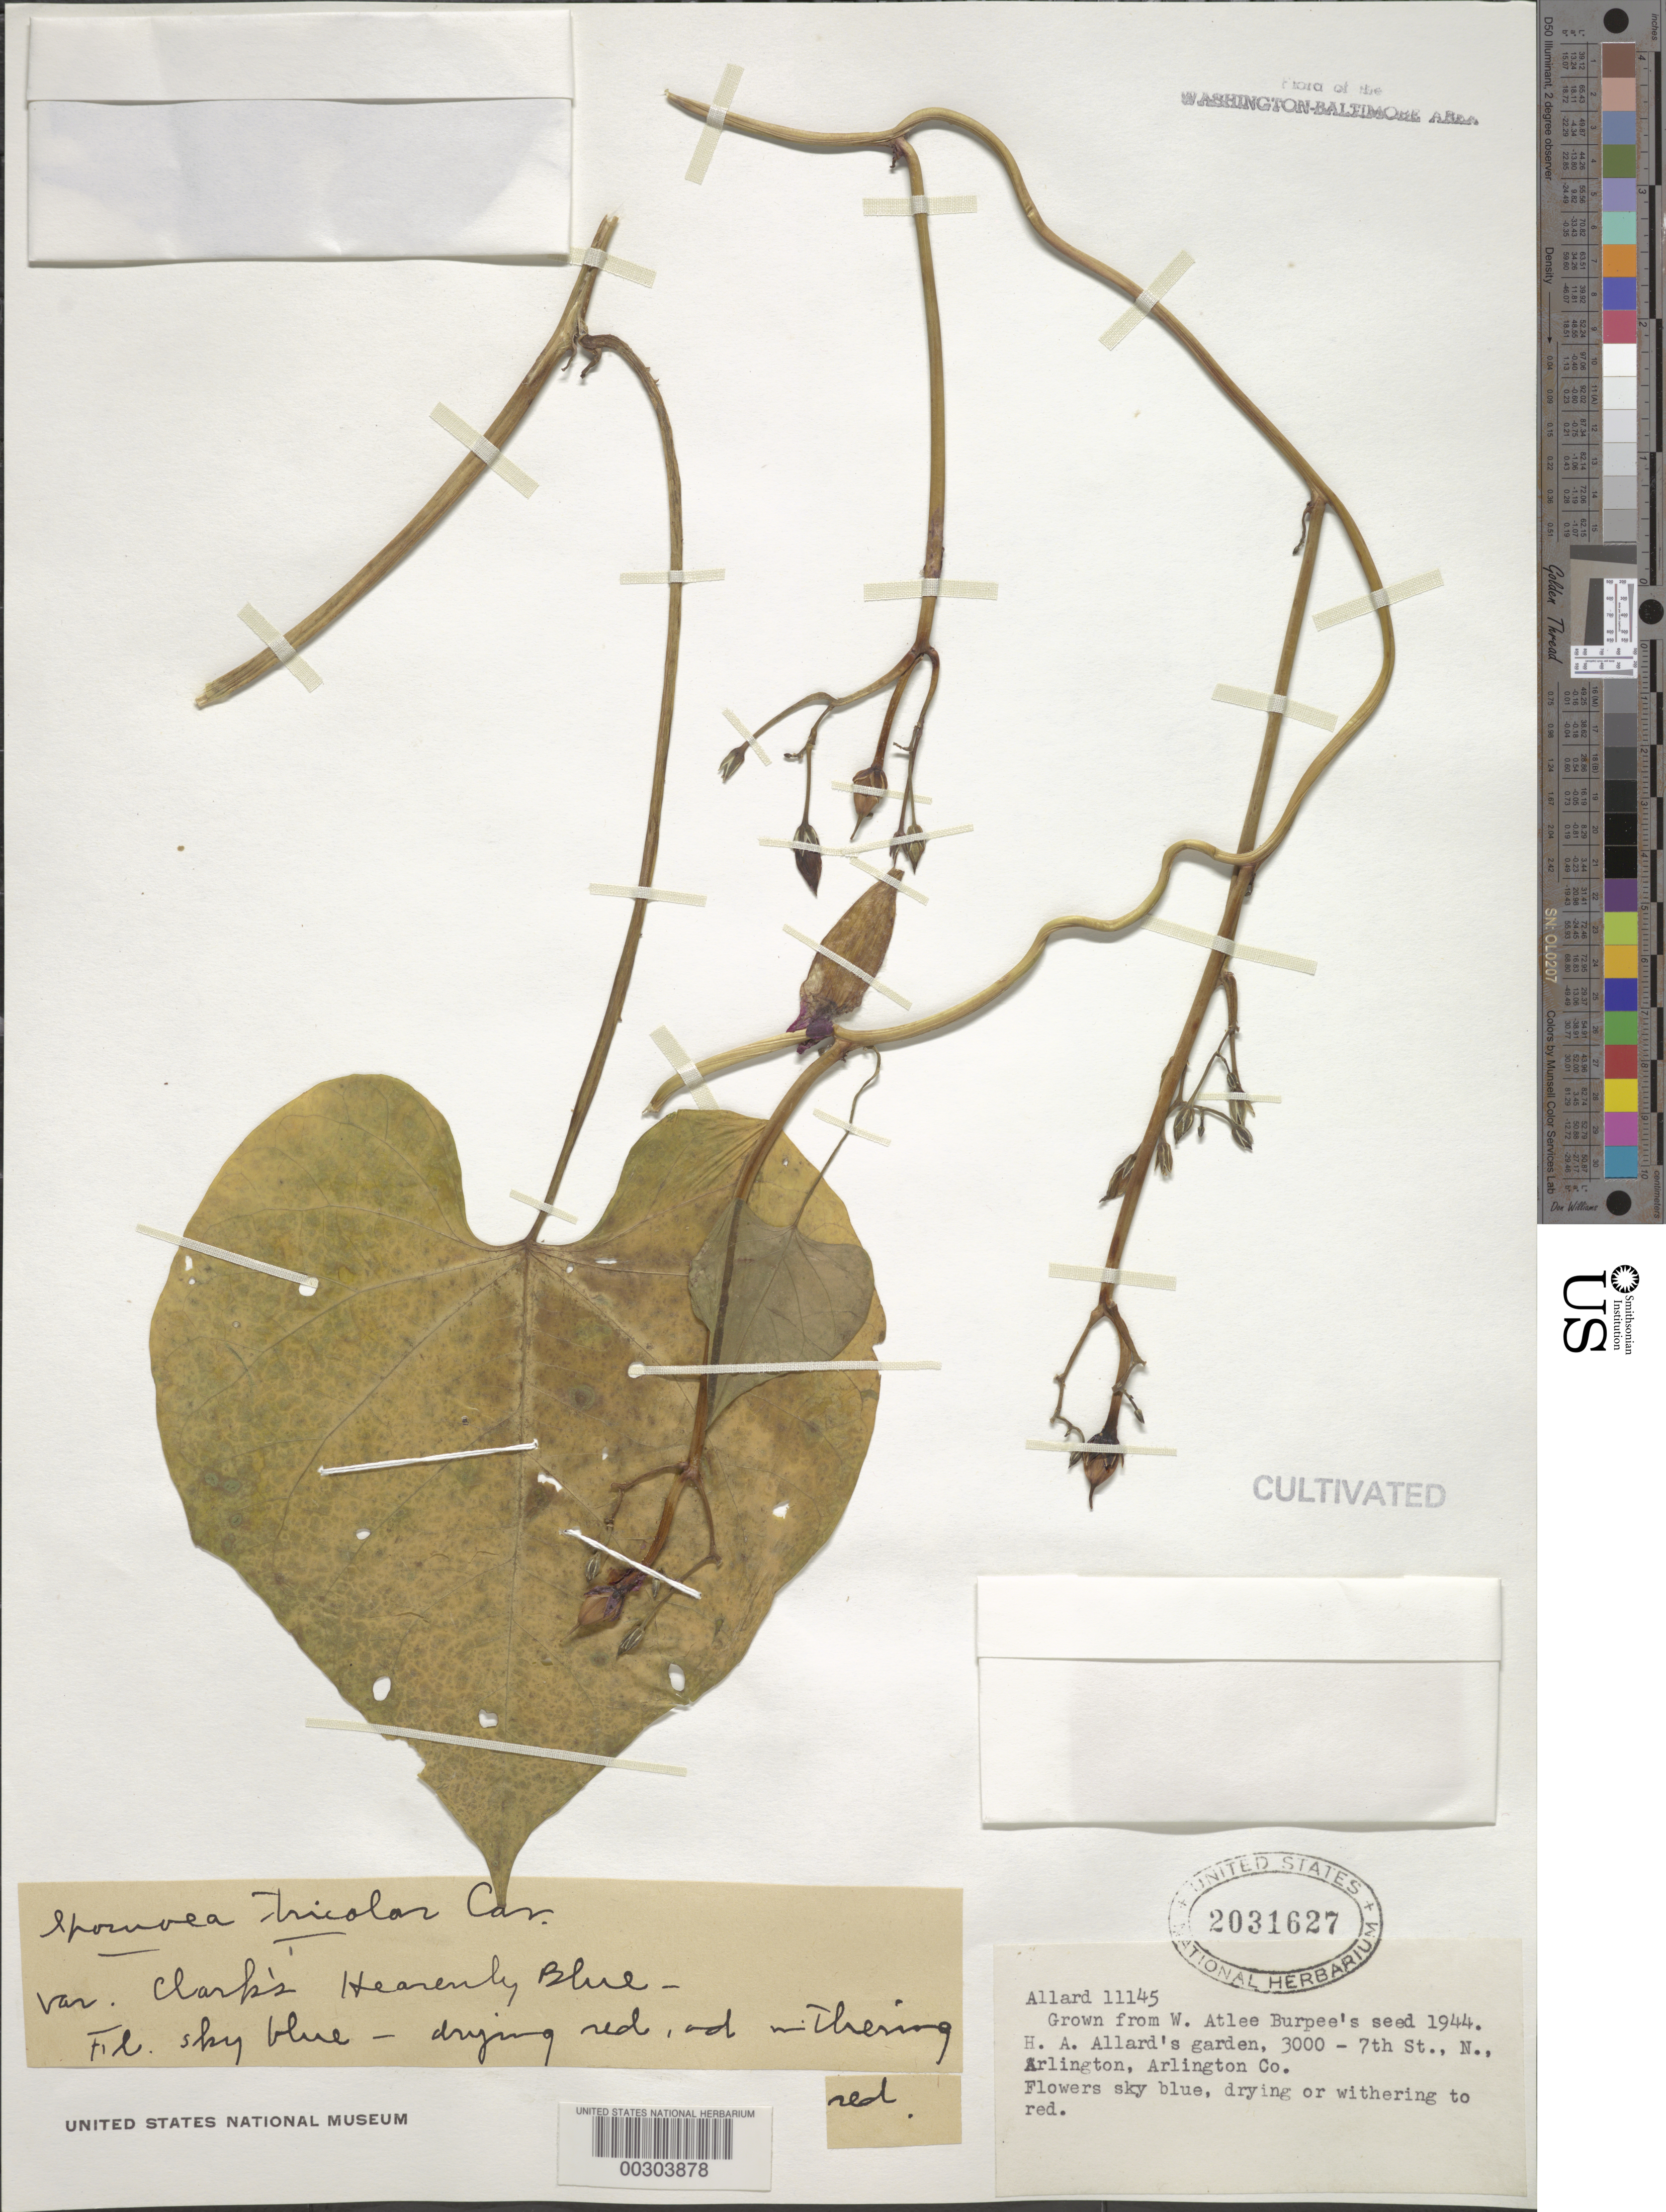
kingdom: Plantae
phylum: Tracheophyta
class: Magnoliopsida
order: Solanales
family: Convolvulaceae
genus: Ipomoea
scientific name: Ipomoea tricolor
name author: Cav.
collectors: H. A. Allard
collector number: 11145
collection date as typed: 26 Sep 1944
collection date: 1944-09-26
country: United States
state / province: Virginia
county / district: Arlington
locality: Arlington, 3000 7th St N, H.A. Allard's grounds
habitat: Garden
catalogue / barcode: US 2031627